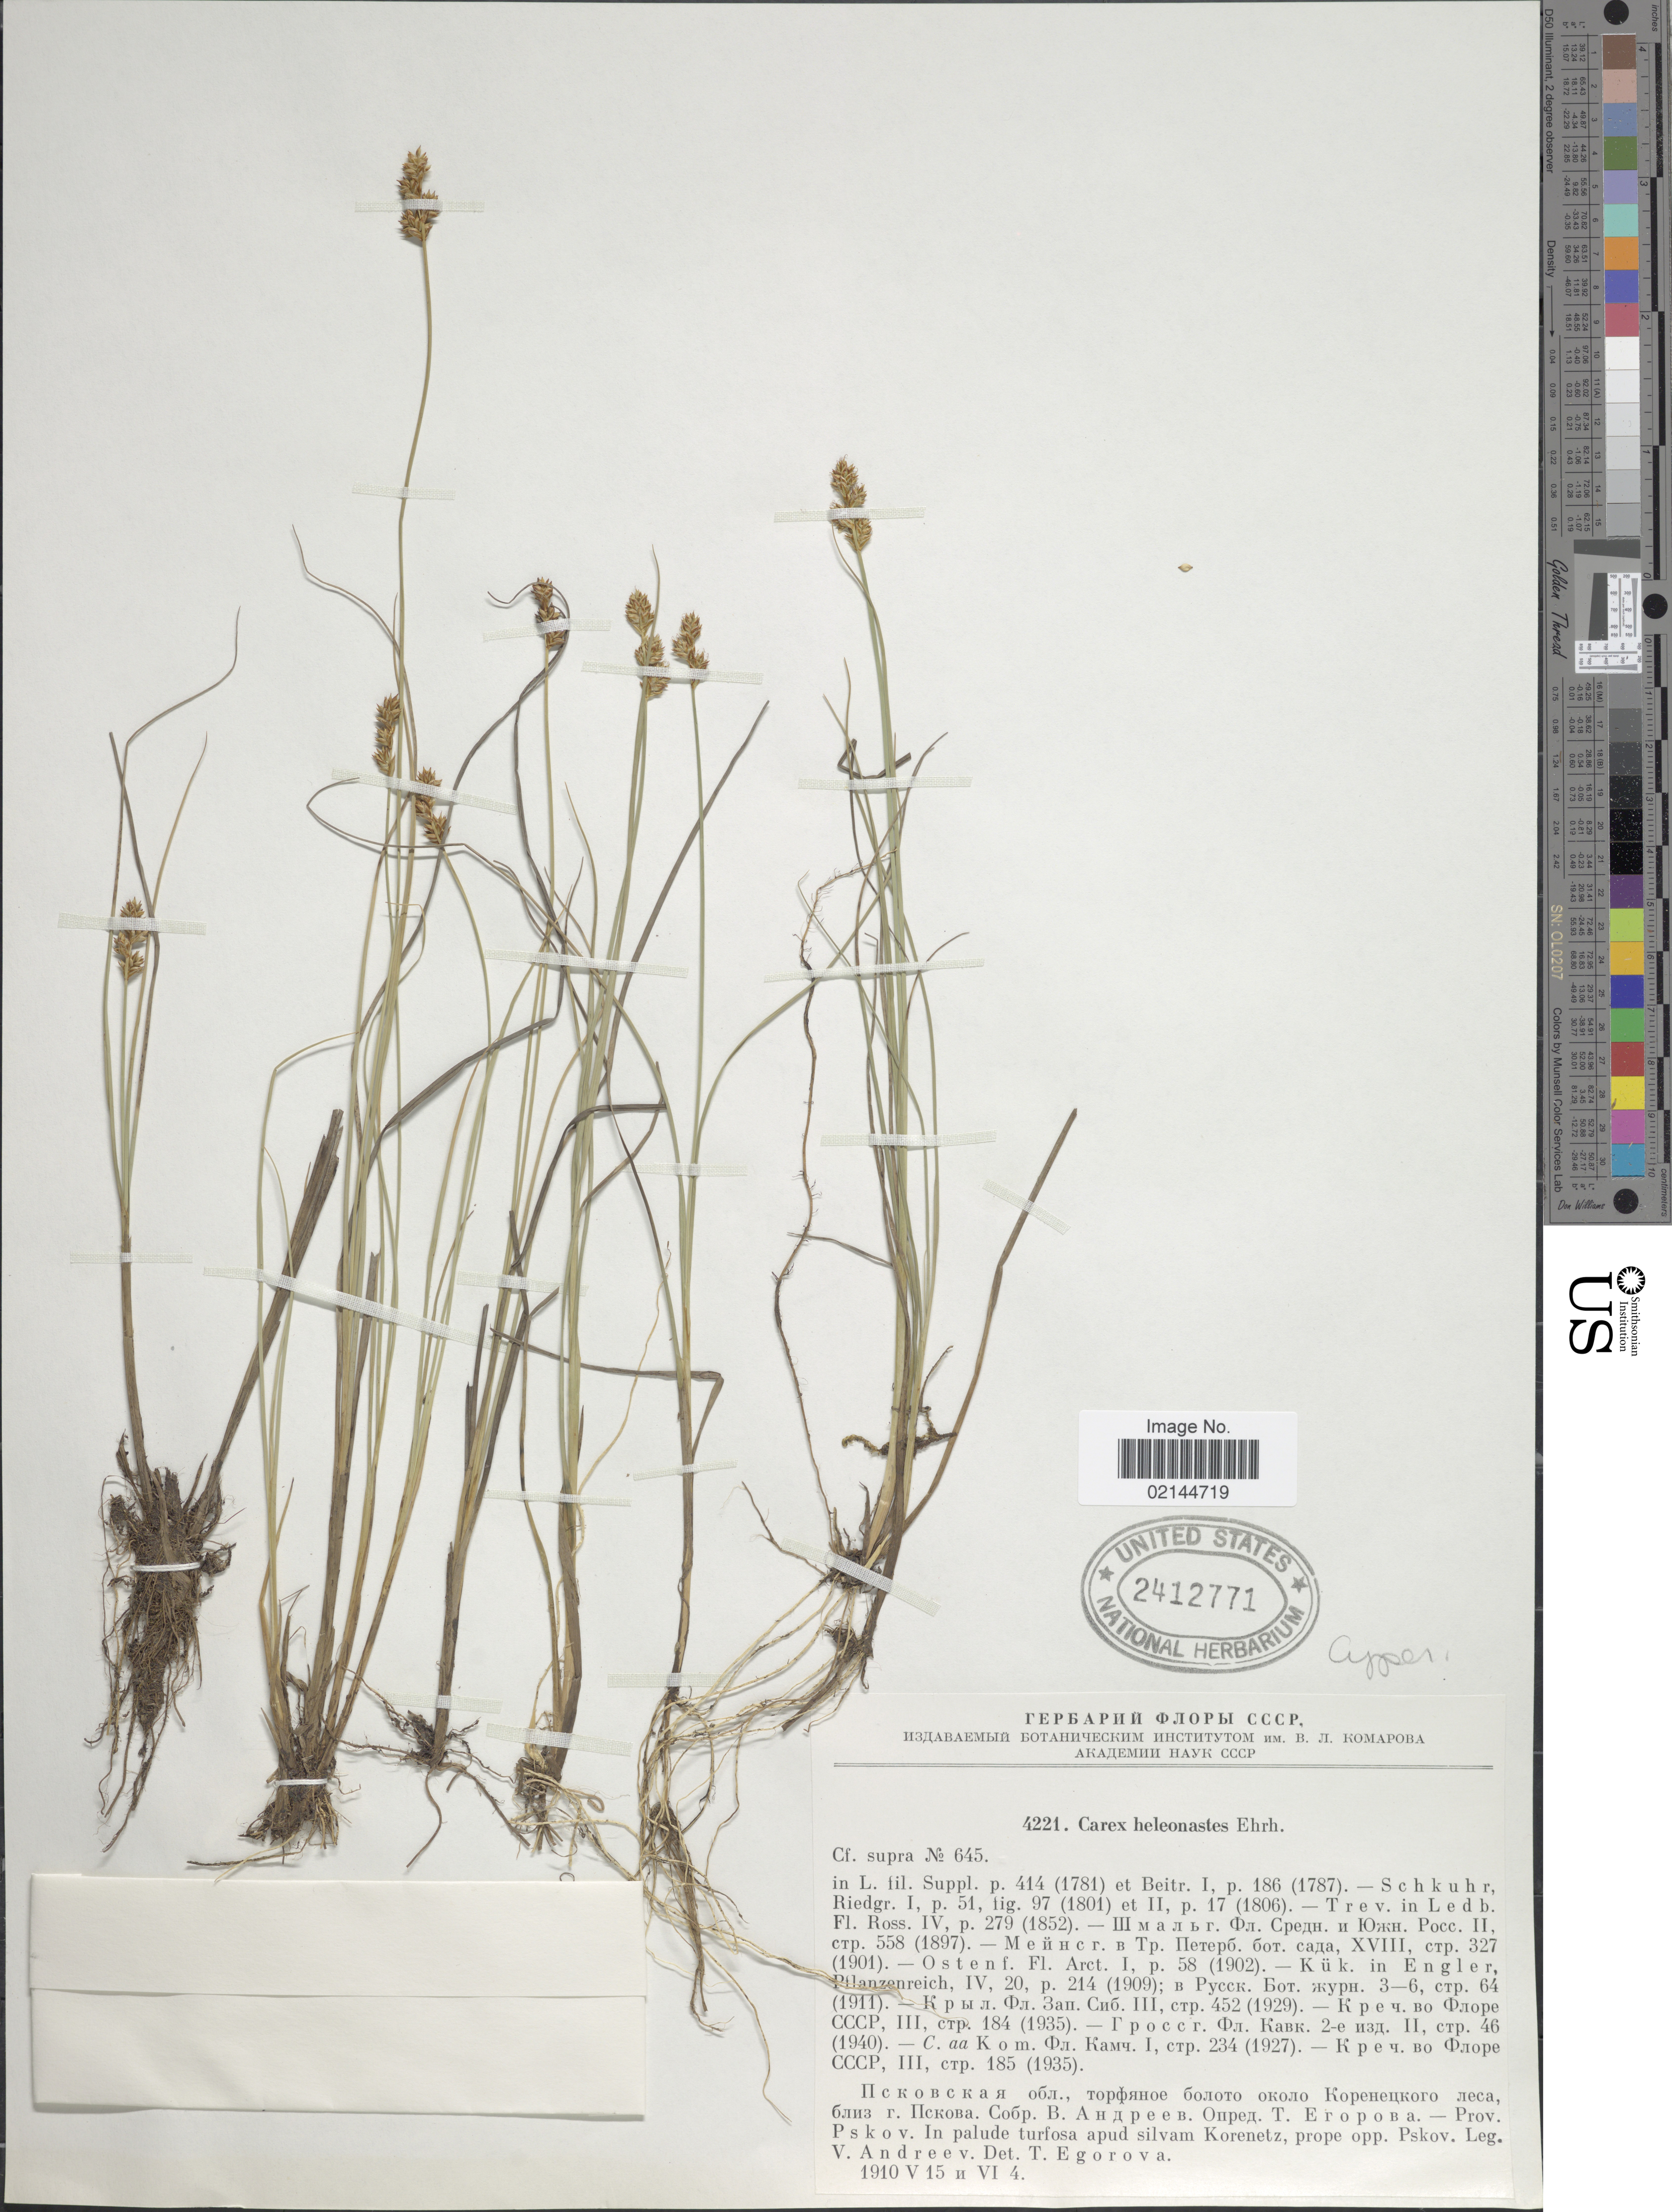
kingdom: Plantae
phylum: Tracheophyta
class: Liliopsida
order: Poales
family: Cyperaceae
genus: Carex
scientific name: Carex heleonastes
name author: Ehrh. ex L. f.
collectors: V. Andreev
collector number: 4221/645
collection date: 1910-05-15/1910-06-04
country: Russian Federation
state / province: Pskov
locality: Prov. Pskov. In palude turfosa apud silvam Korenetz, prope opp. Pskov.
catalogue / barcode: US 2412771